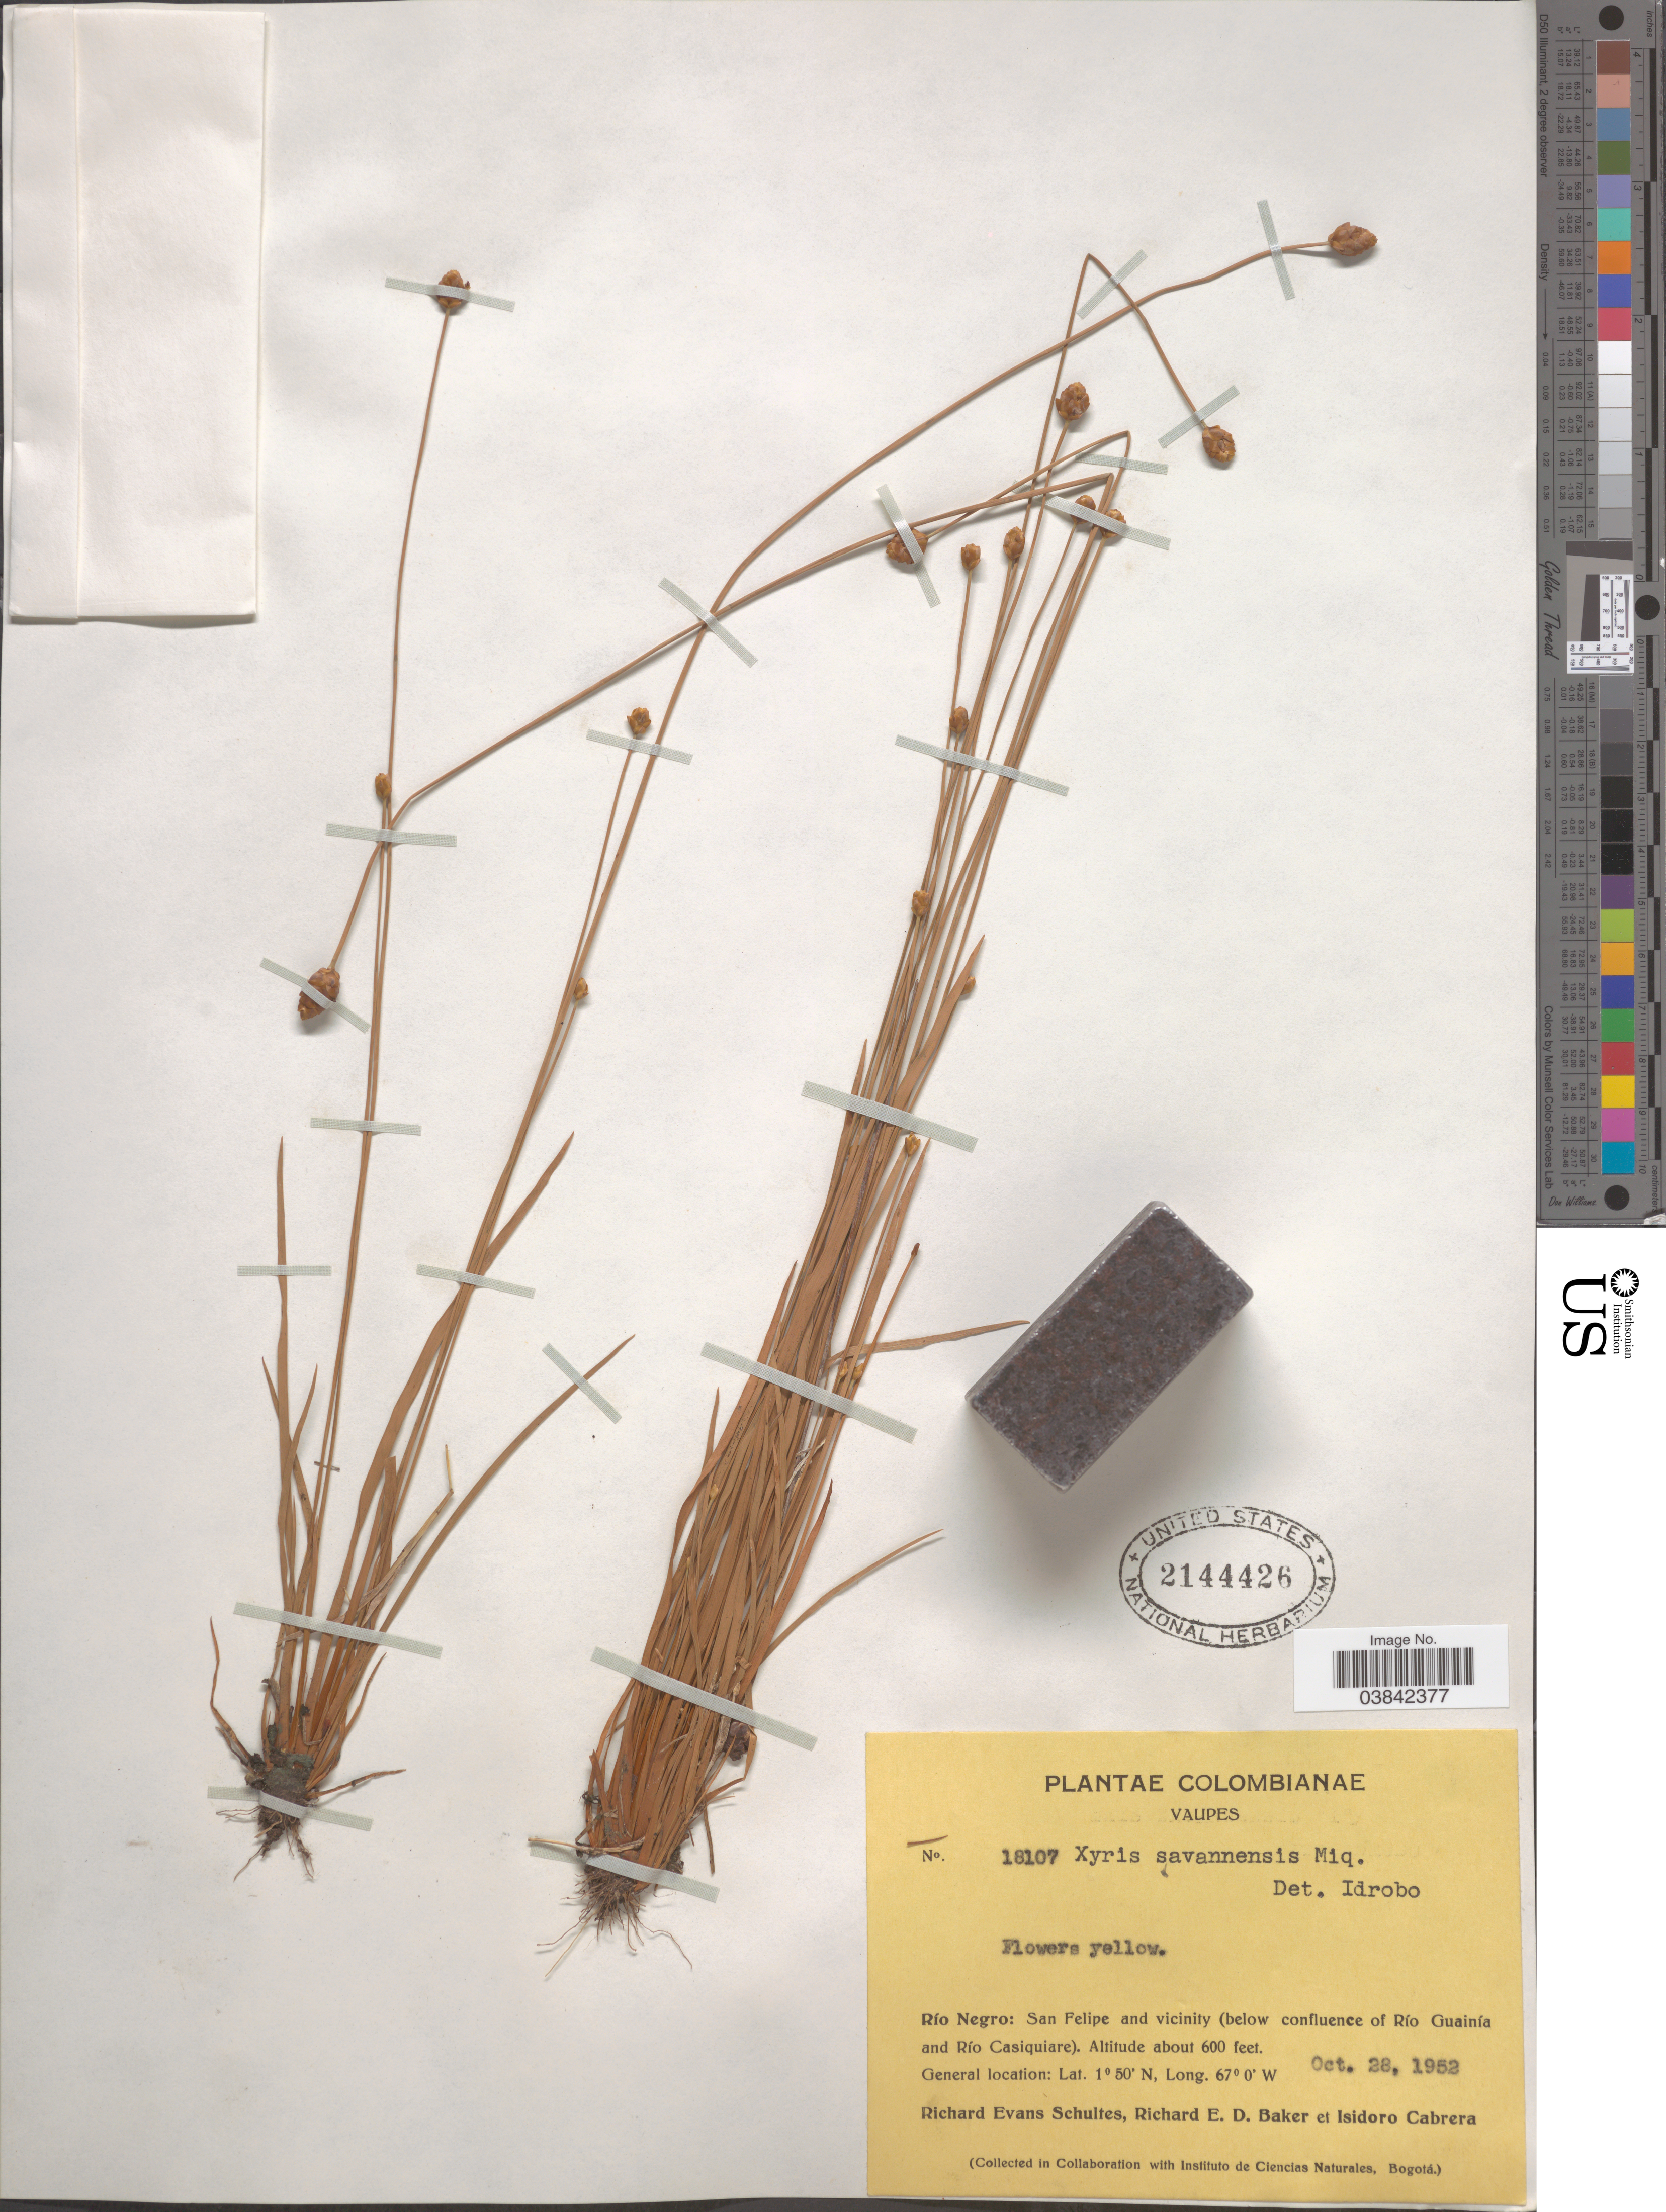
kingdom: Plantae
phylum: Tracheophyta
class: Liliopsida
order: Poales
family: Xyridaceae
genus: Xyris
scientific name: Xyris savanensis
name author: Miq.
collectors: R. E. Schultes, R. E. D. Baker & I. Cabrera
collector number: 18107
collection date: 1952-10-28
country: Colombia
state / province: Vaupés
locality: Río Negro: San Felipe and vicinity (below confluence or Río Guainía and Río Casiquiare).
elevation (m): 183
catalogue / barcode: US 2144426